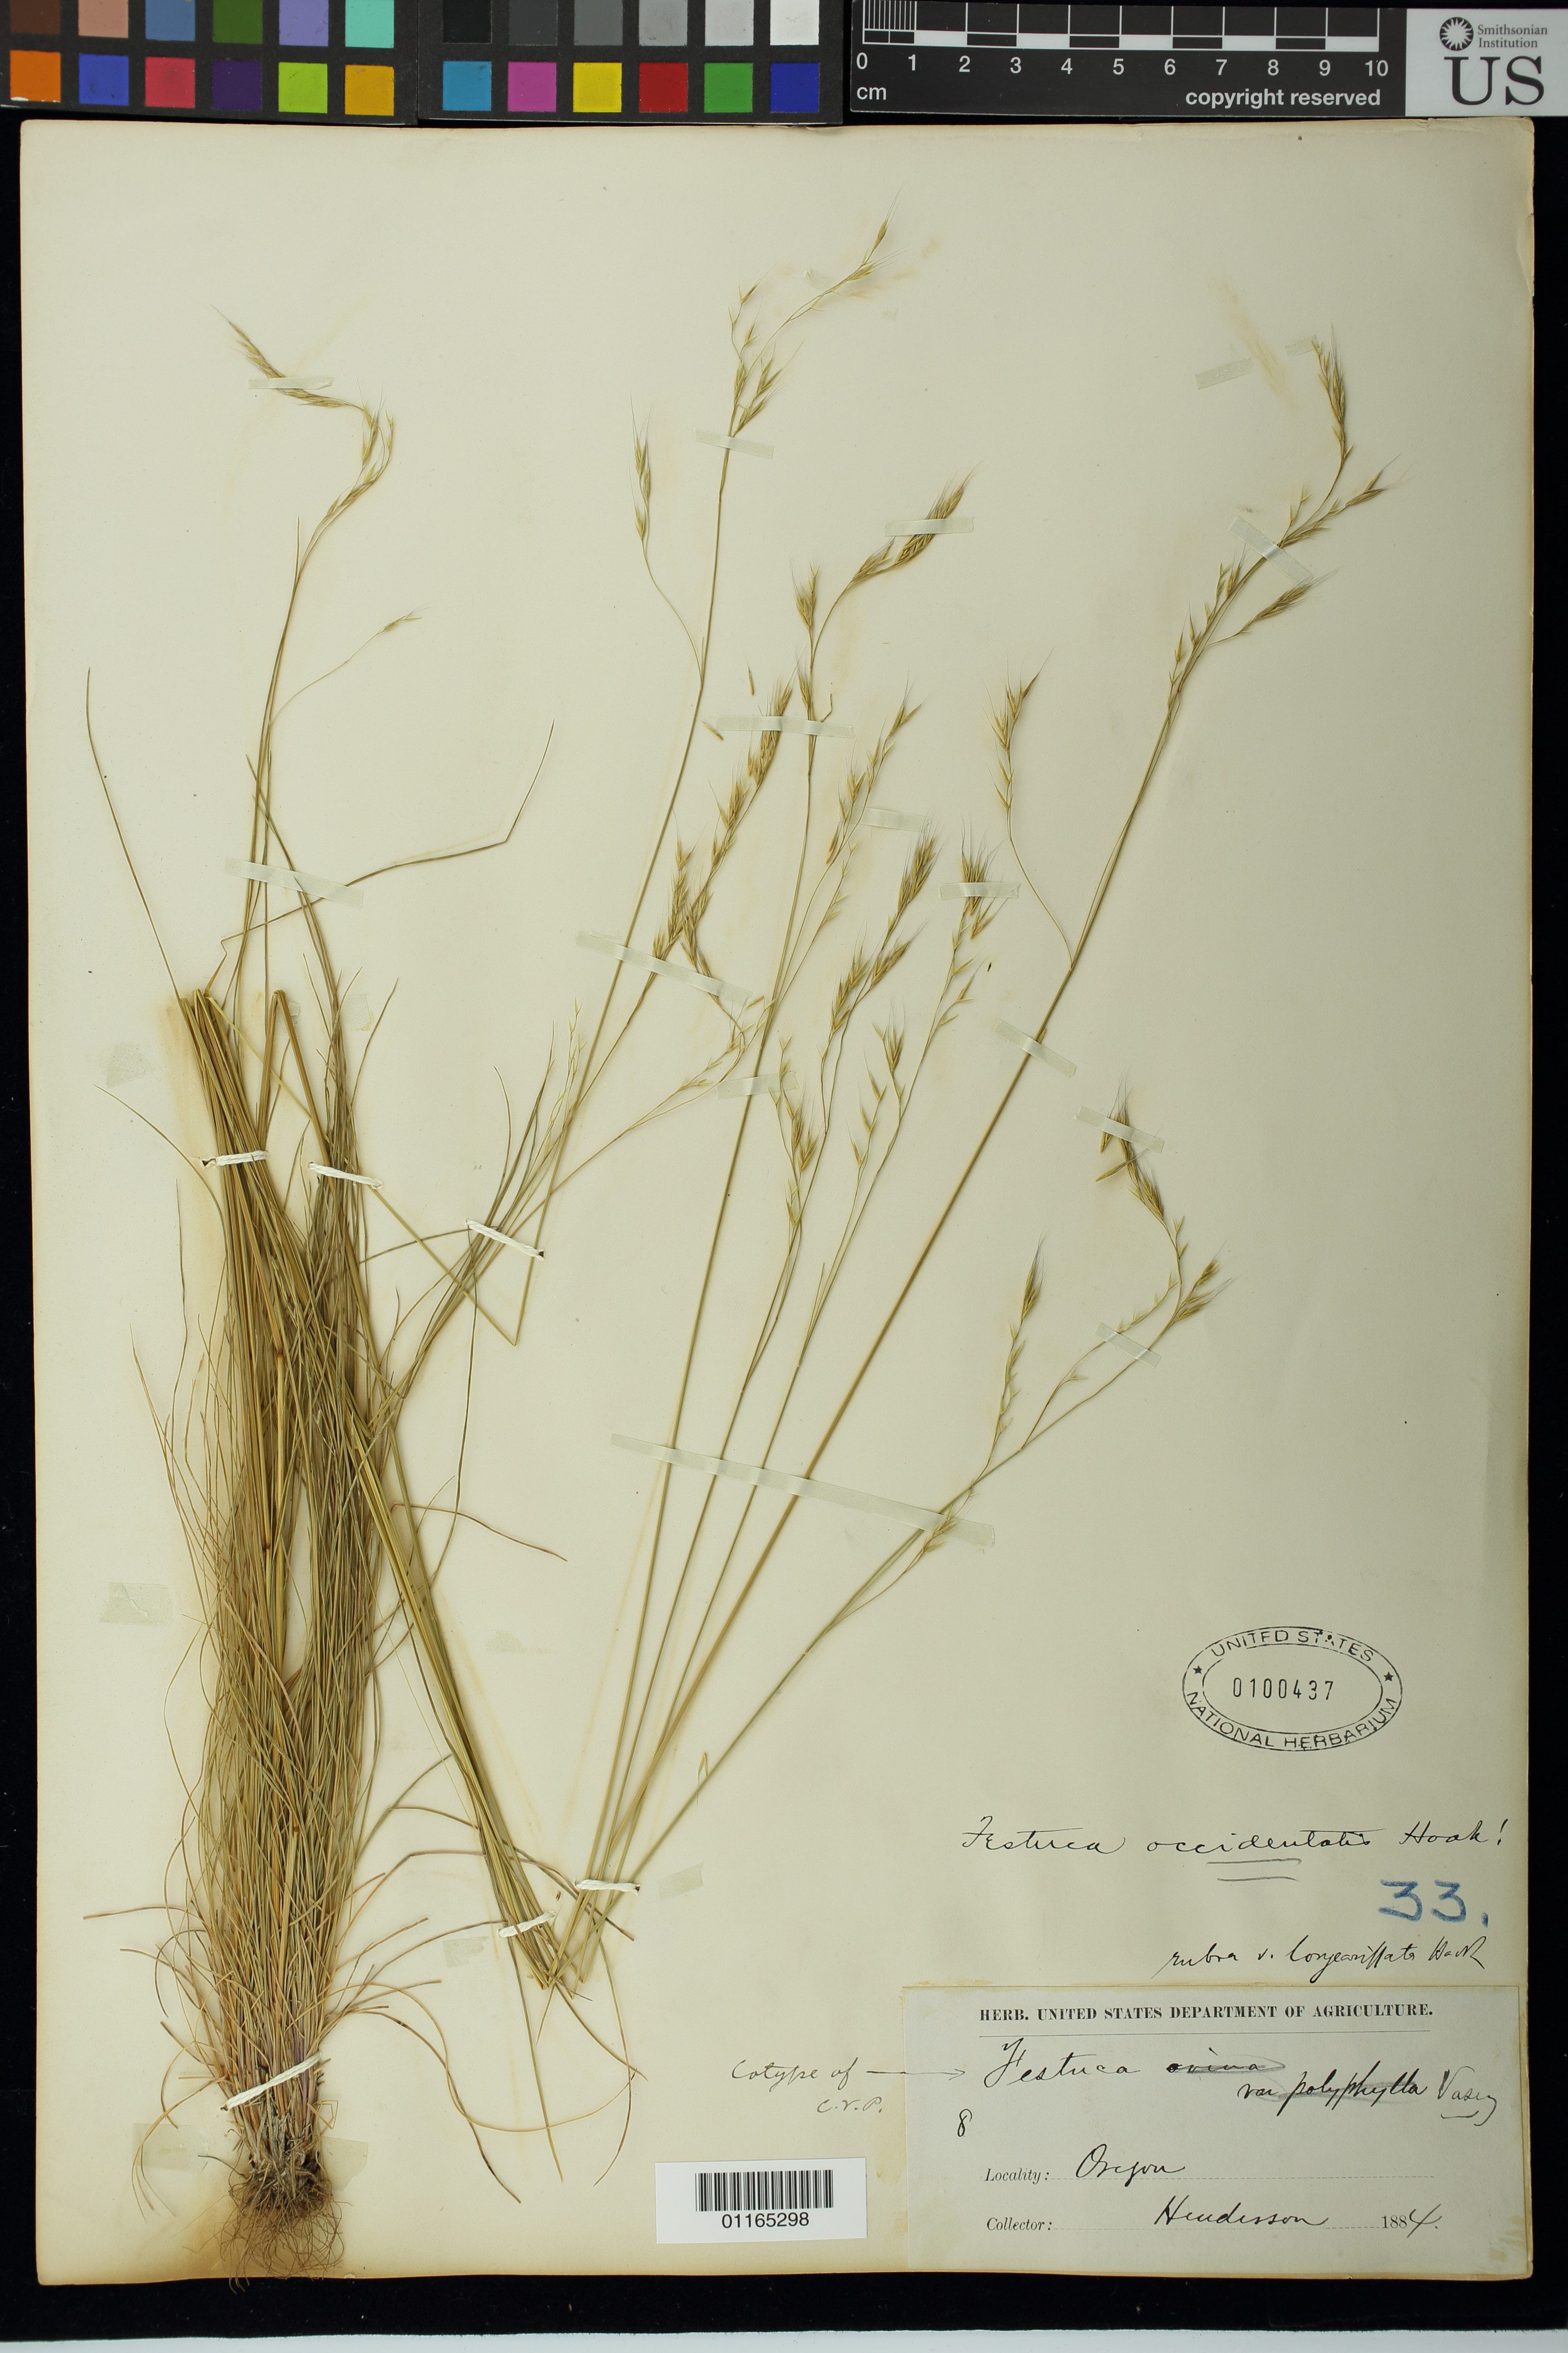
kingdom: Plantae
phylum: Tracheophyta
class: Liliopsida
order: Poales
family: Poaceae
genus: Festuca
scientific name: Festuca ovina var. polyphylla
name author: Vasey ex W.J. Beal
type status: Syntype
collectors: L. F. Henderson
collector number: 8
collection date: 1884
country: United States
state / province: Oregon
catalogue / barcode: US 100437